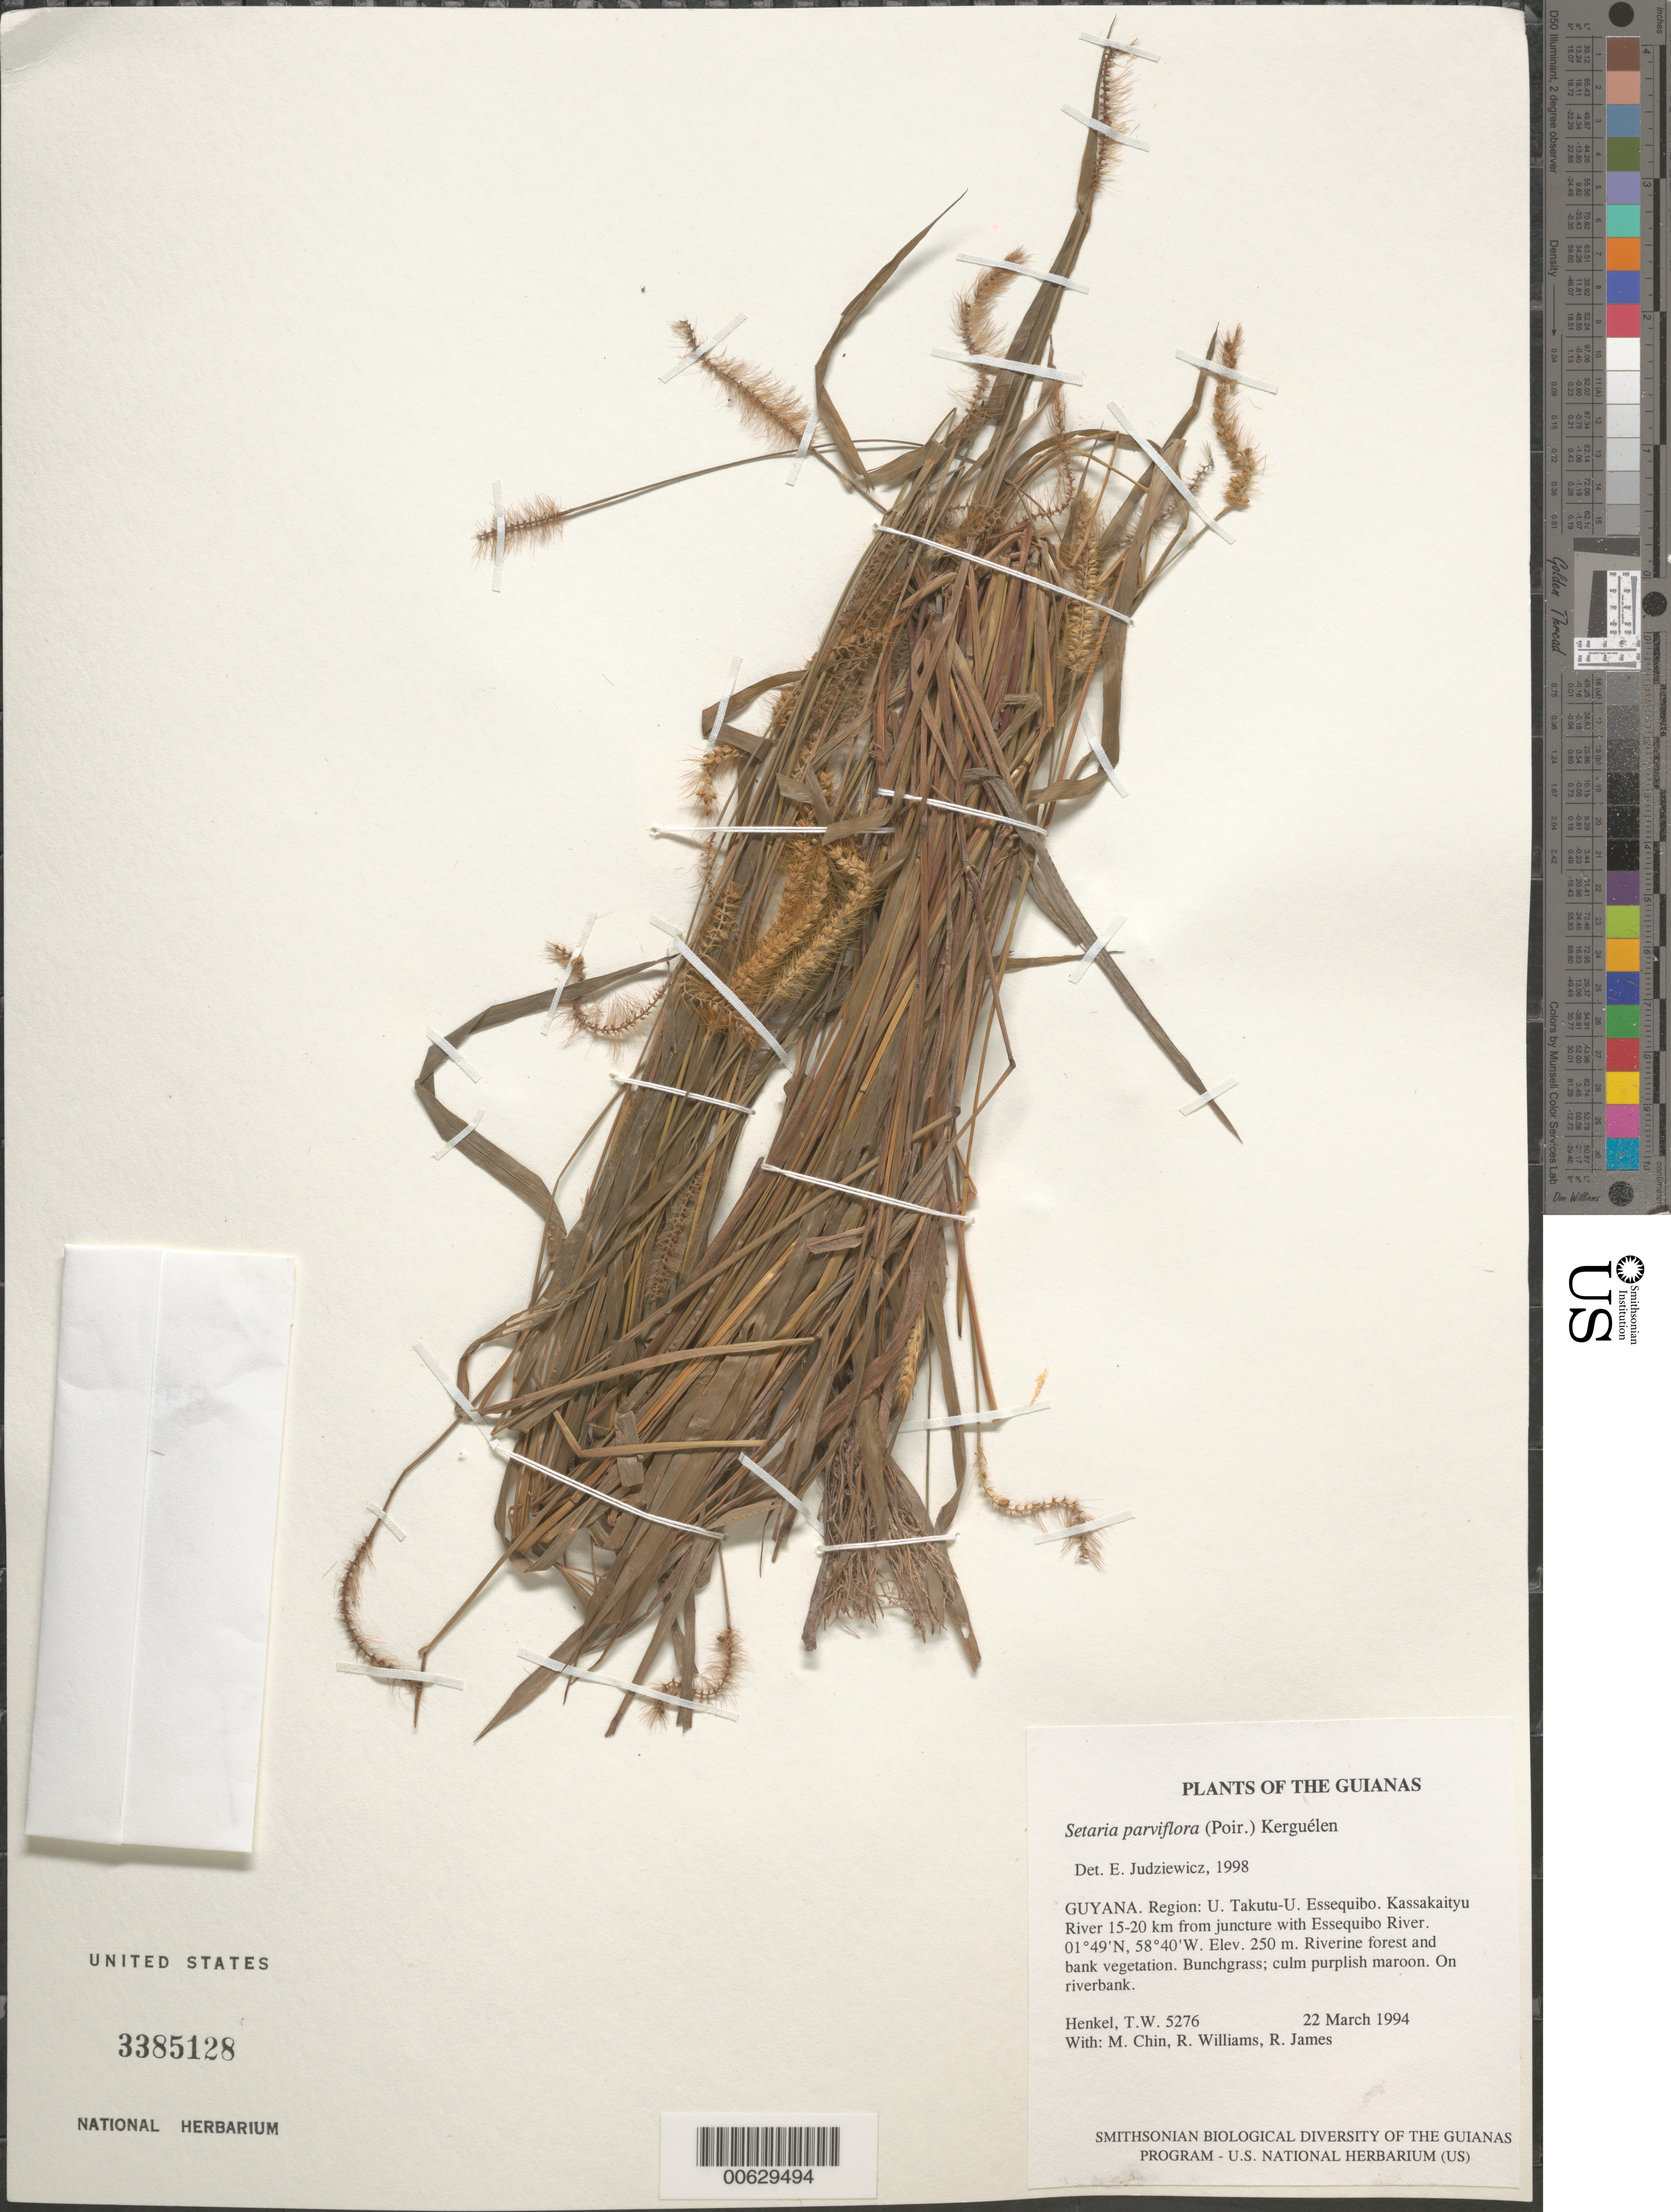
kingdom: Plantae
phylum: Tracheophyta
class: Liliopsida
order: Poales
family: Poaceae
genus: Setaria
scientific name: Setaria parviflora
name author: (Poir.) Kerguélen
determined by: Judziewicz, E. J.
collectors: T. Henkel, M. Chin, R. Williams & R. James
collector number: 5276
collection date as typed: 22 March 1994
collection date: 1994-03-22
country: Guyana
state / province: U. Takutu-U. Essequibo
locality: Kassakaityu River 15-20 km from juncture with Essequibo River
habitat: Riverine forest and bank vegetation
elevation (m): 250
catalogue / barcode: US 3385128